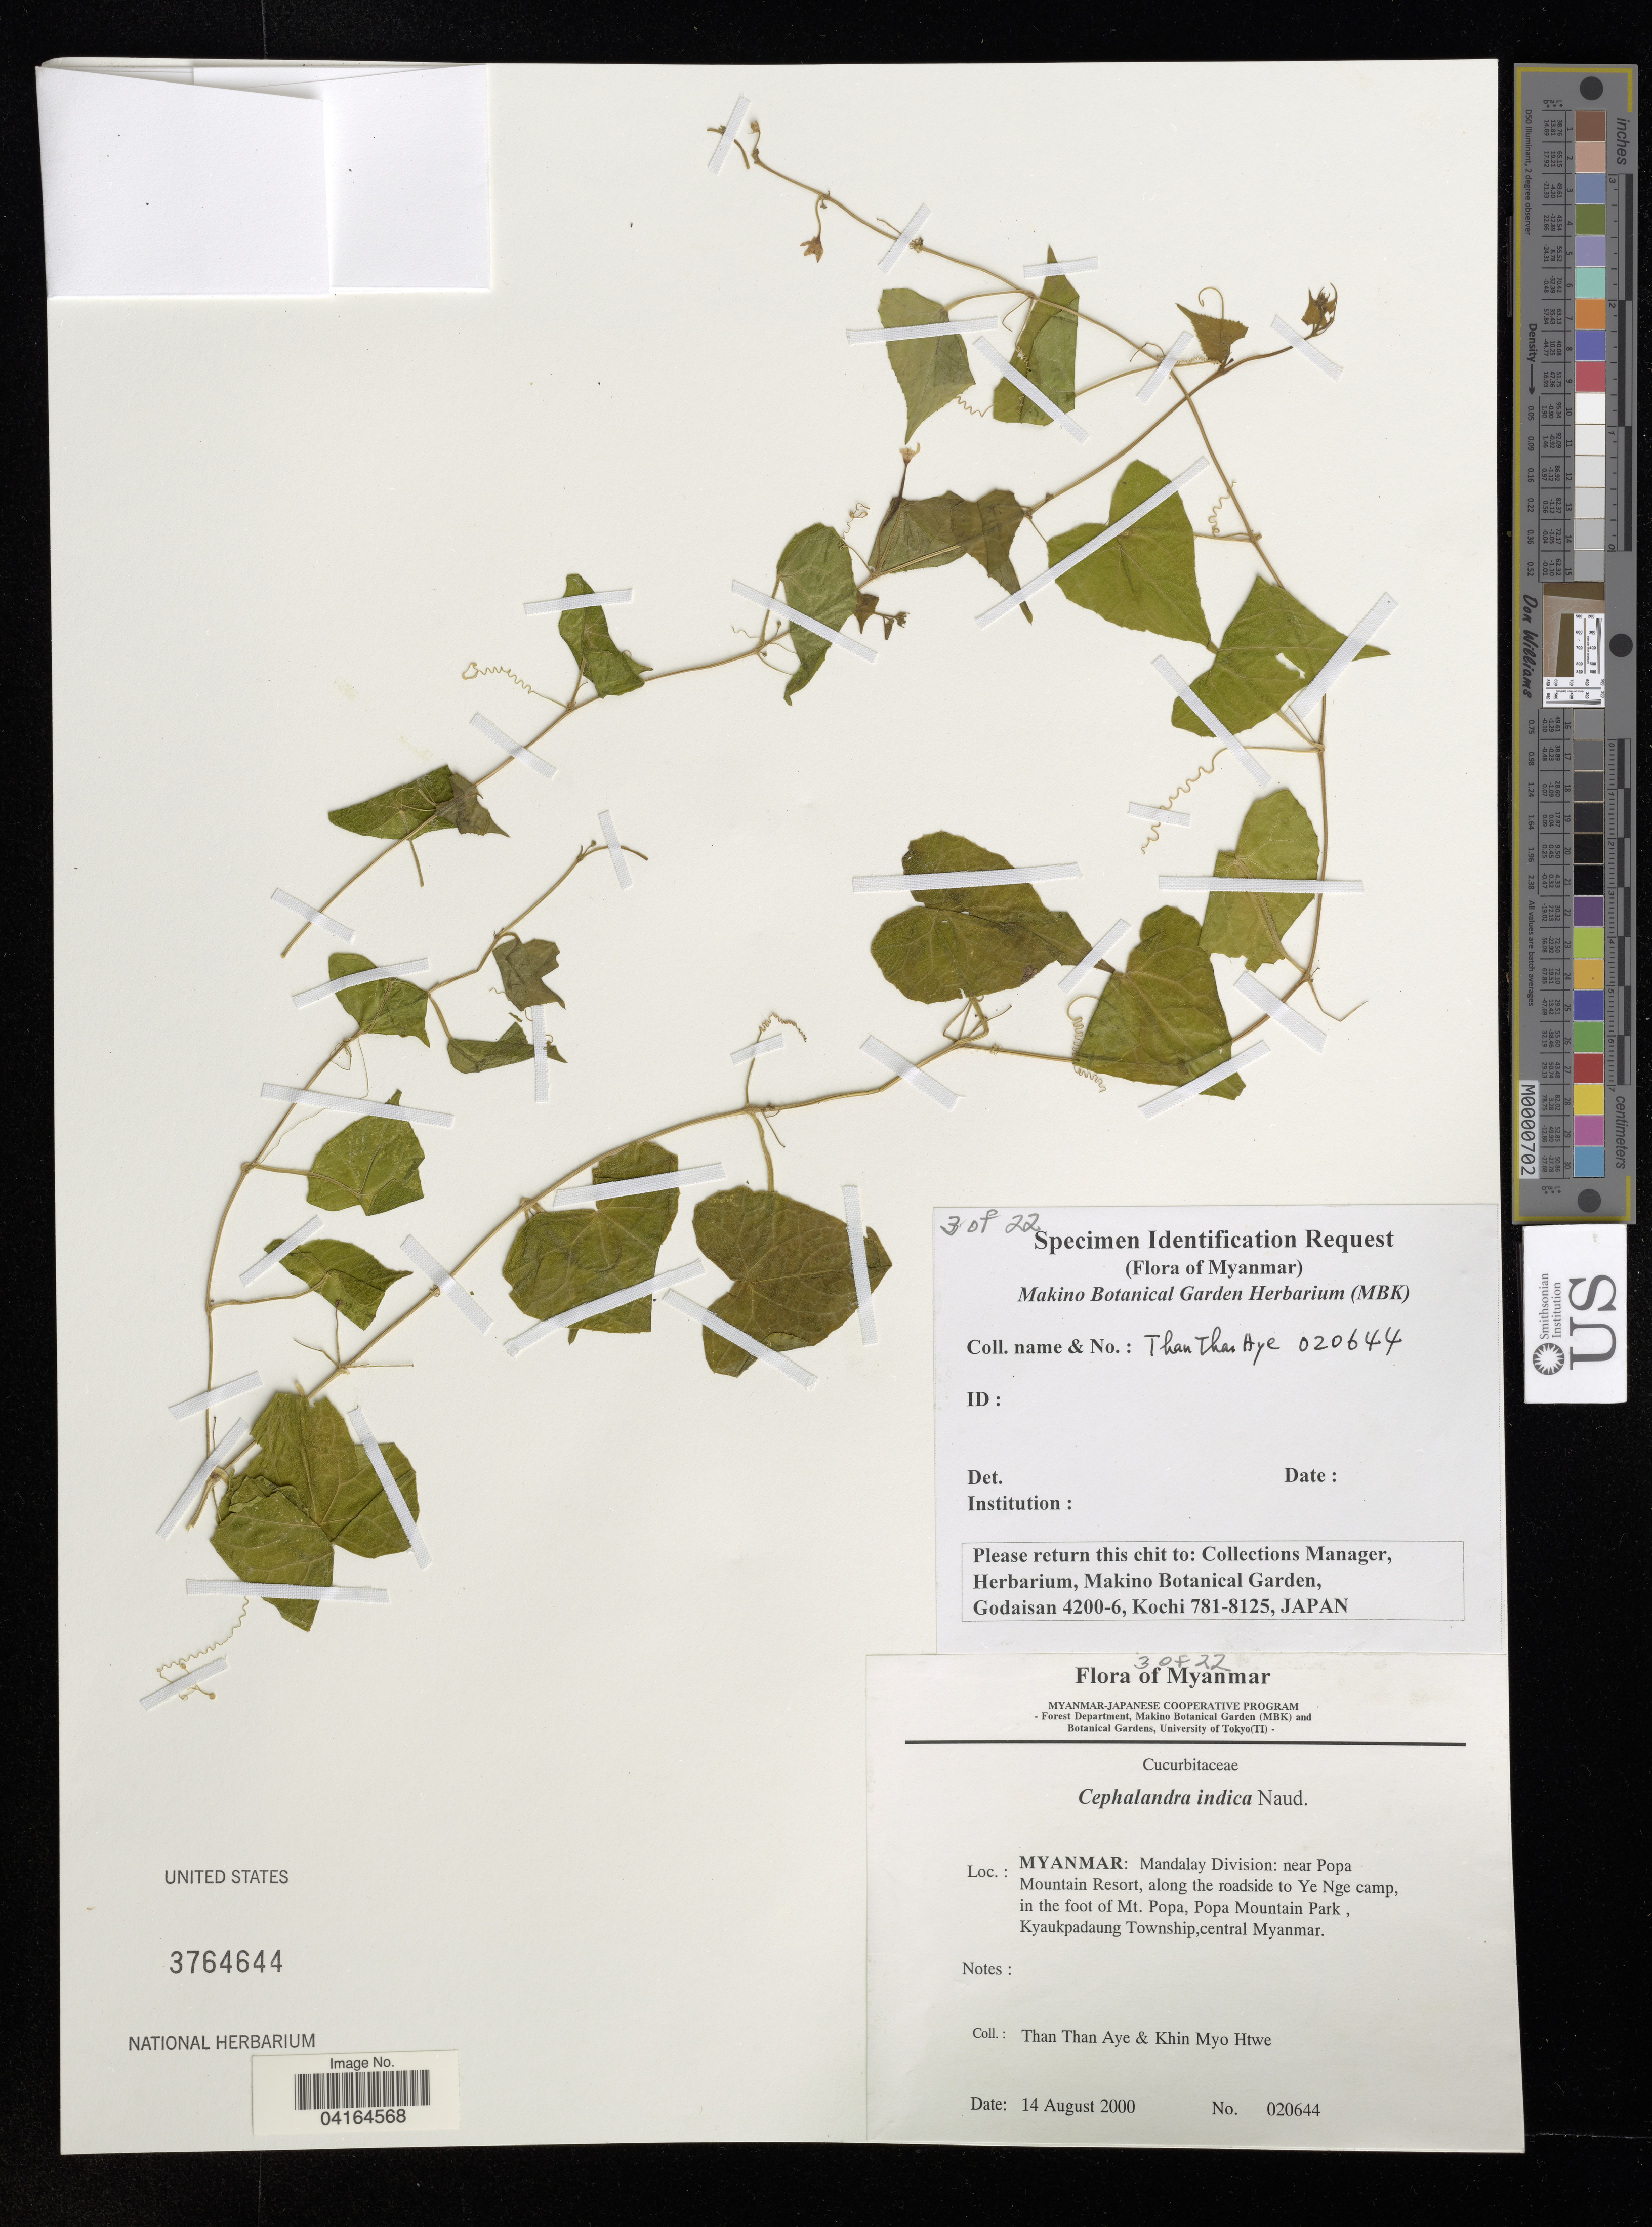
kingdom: Plantae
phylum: Tracheophyta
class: Magnoliopsida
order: Cucurbitales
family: Cucurbitaceae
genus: Coccinia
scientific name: Coccinia indica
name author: Wight & Arn.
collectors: T. Aye & K. Htwe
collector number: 020644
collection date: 2000-08-14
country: Myanmar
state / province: Mandalay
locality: Mandalay Division: near Popa Mountain Resort, along the roadside to Ye Nge camp, in the foot of Mt. Popa, Popa Mountain Park, Kyaukpadaung Township, central Myanmar.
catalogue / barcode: US 3764644